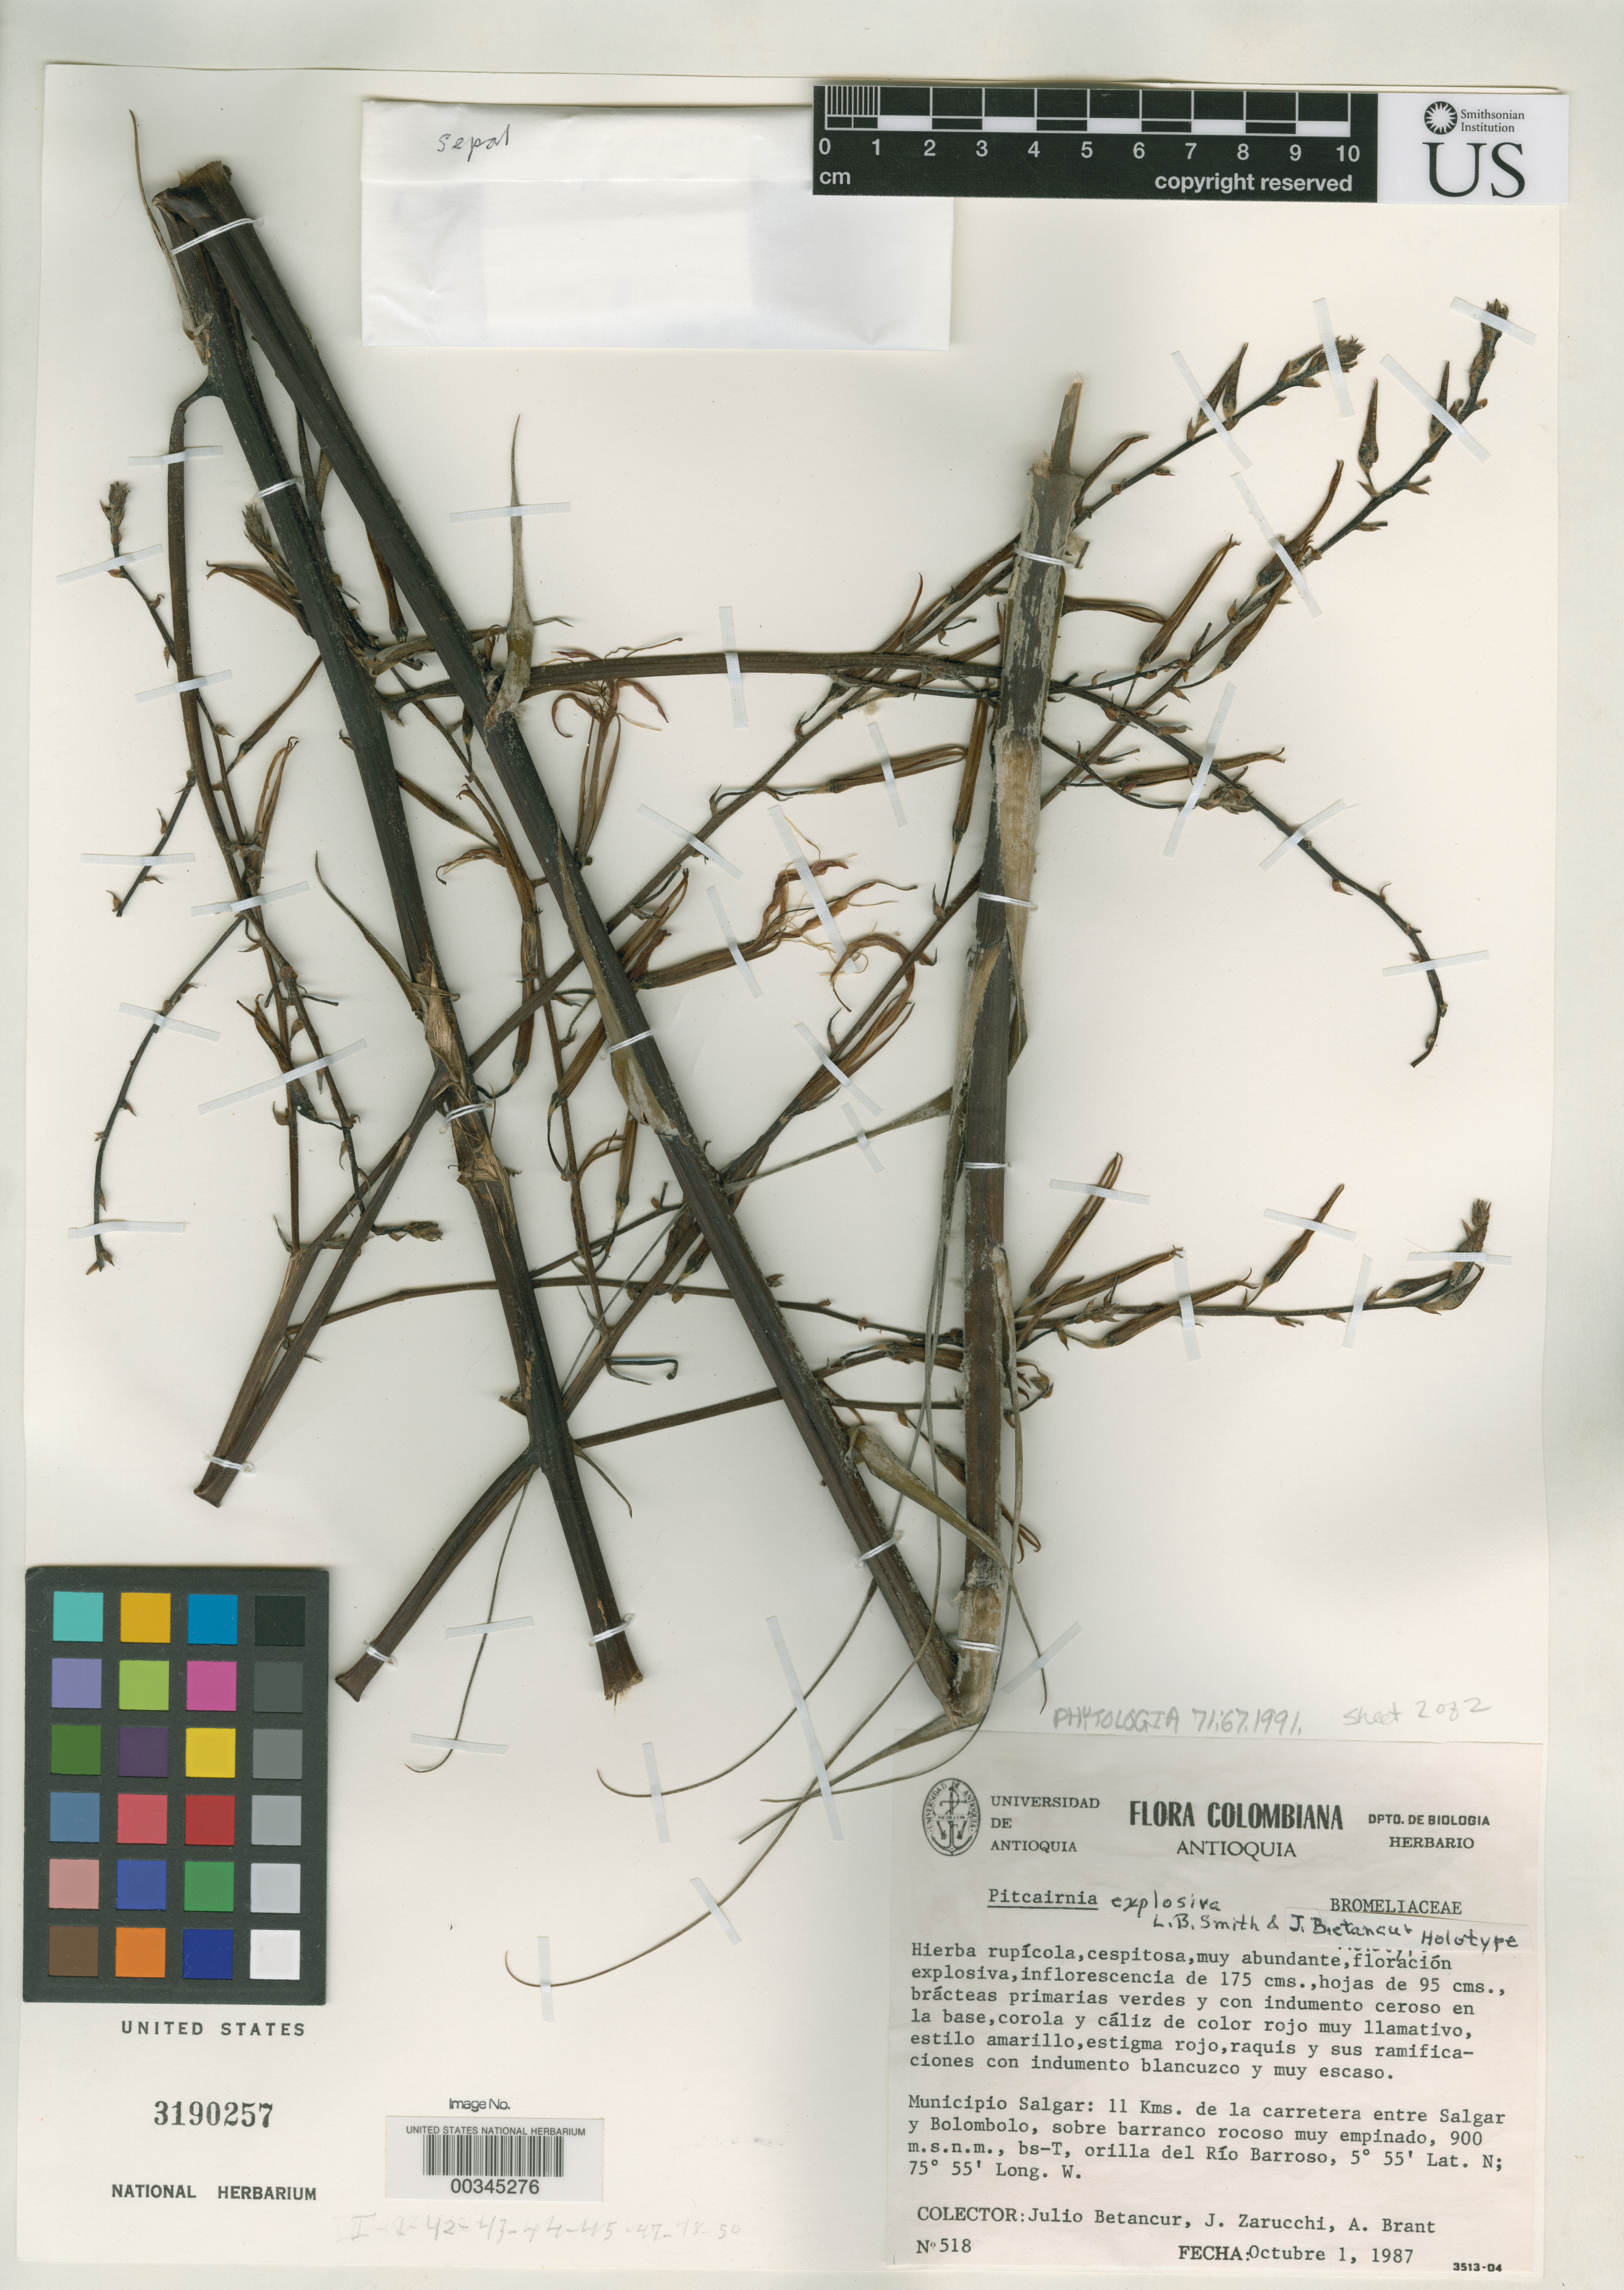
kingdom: Plantae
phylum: Tracheophyta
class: Liliopsida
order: Poales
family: Bromeliaceae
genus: Pitcairnia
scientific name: Pitcairnia explosiva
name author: L.B. Sm. & Betancur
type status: Holotype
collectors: J. C. Betancur, J. L. Zarucchi & A. Brant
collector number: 518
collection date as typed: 01 Oct 1987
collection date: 1987-10-01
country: Colombia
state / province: Antioquia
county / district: Salgar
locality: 11 km on road between Salgar & Bolombolo, mouth of Rio Barroso.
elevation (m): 900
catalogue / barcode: US 3190257